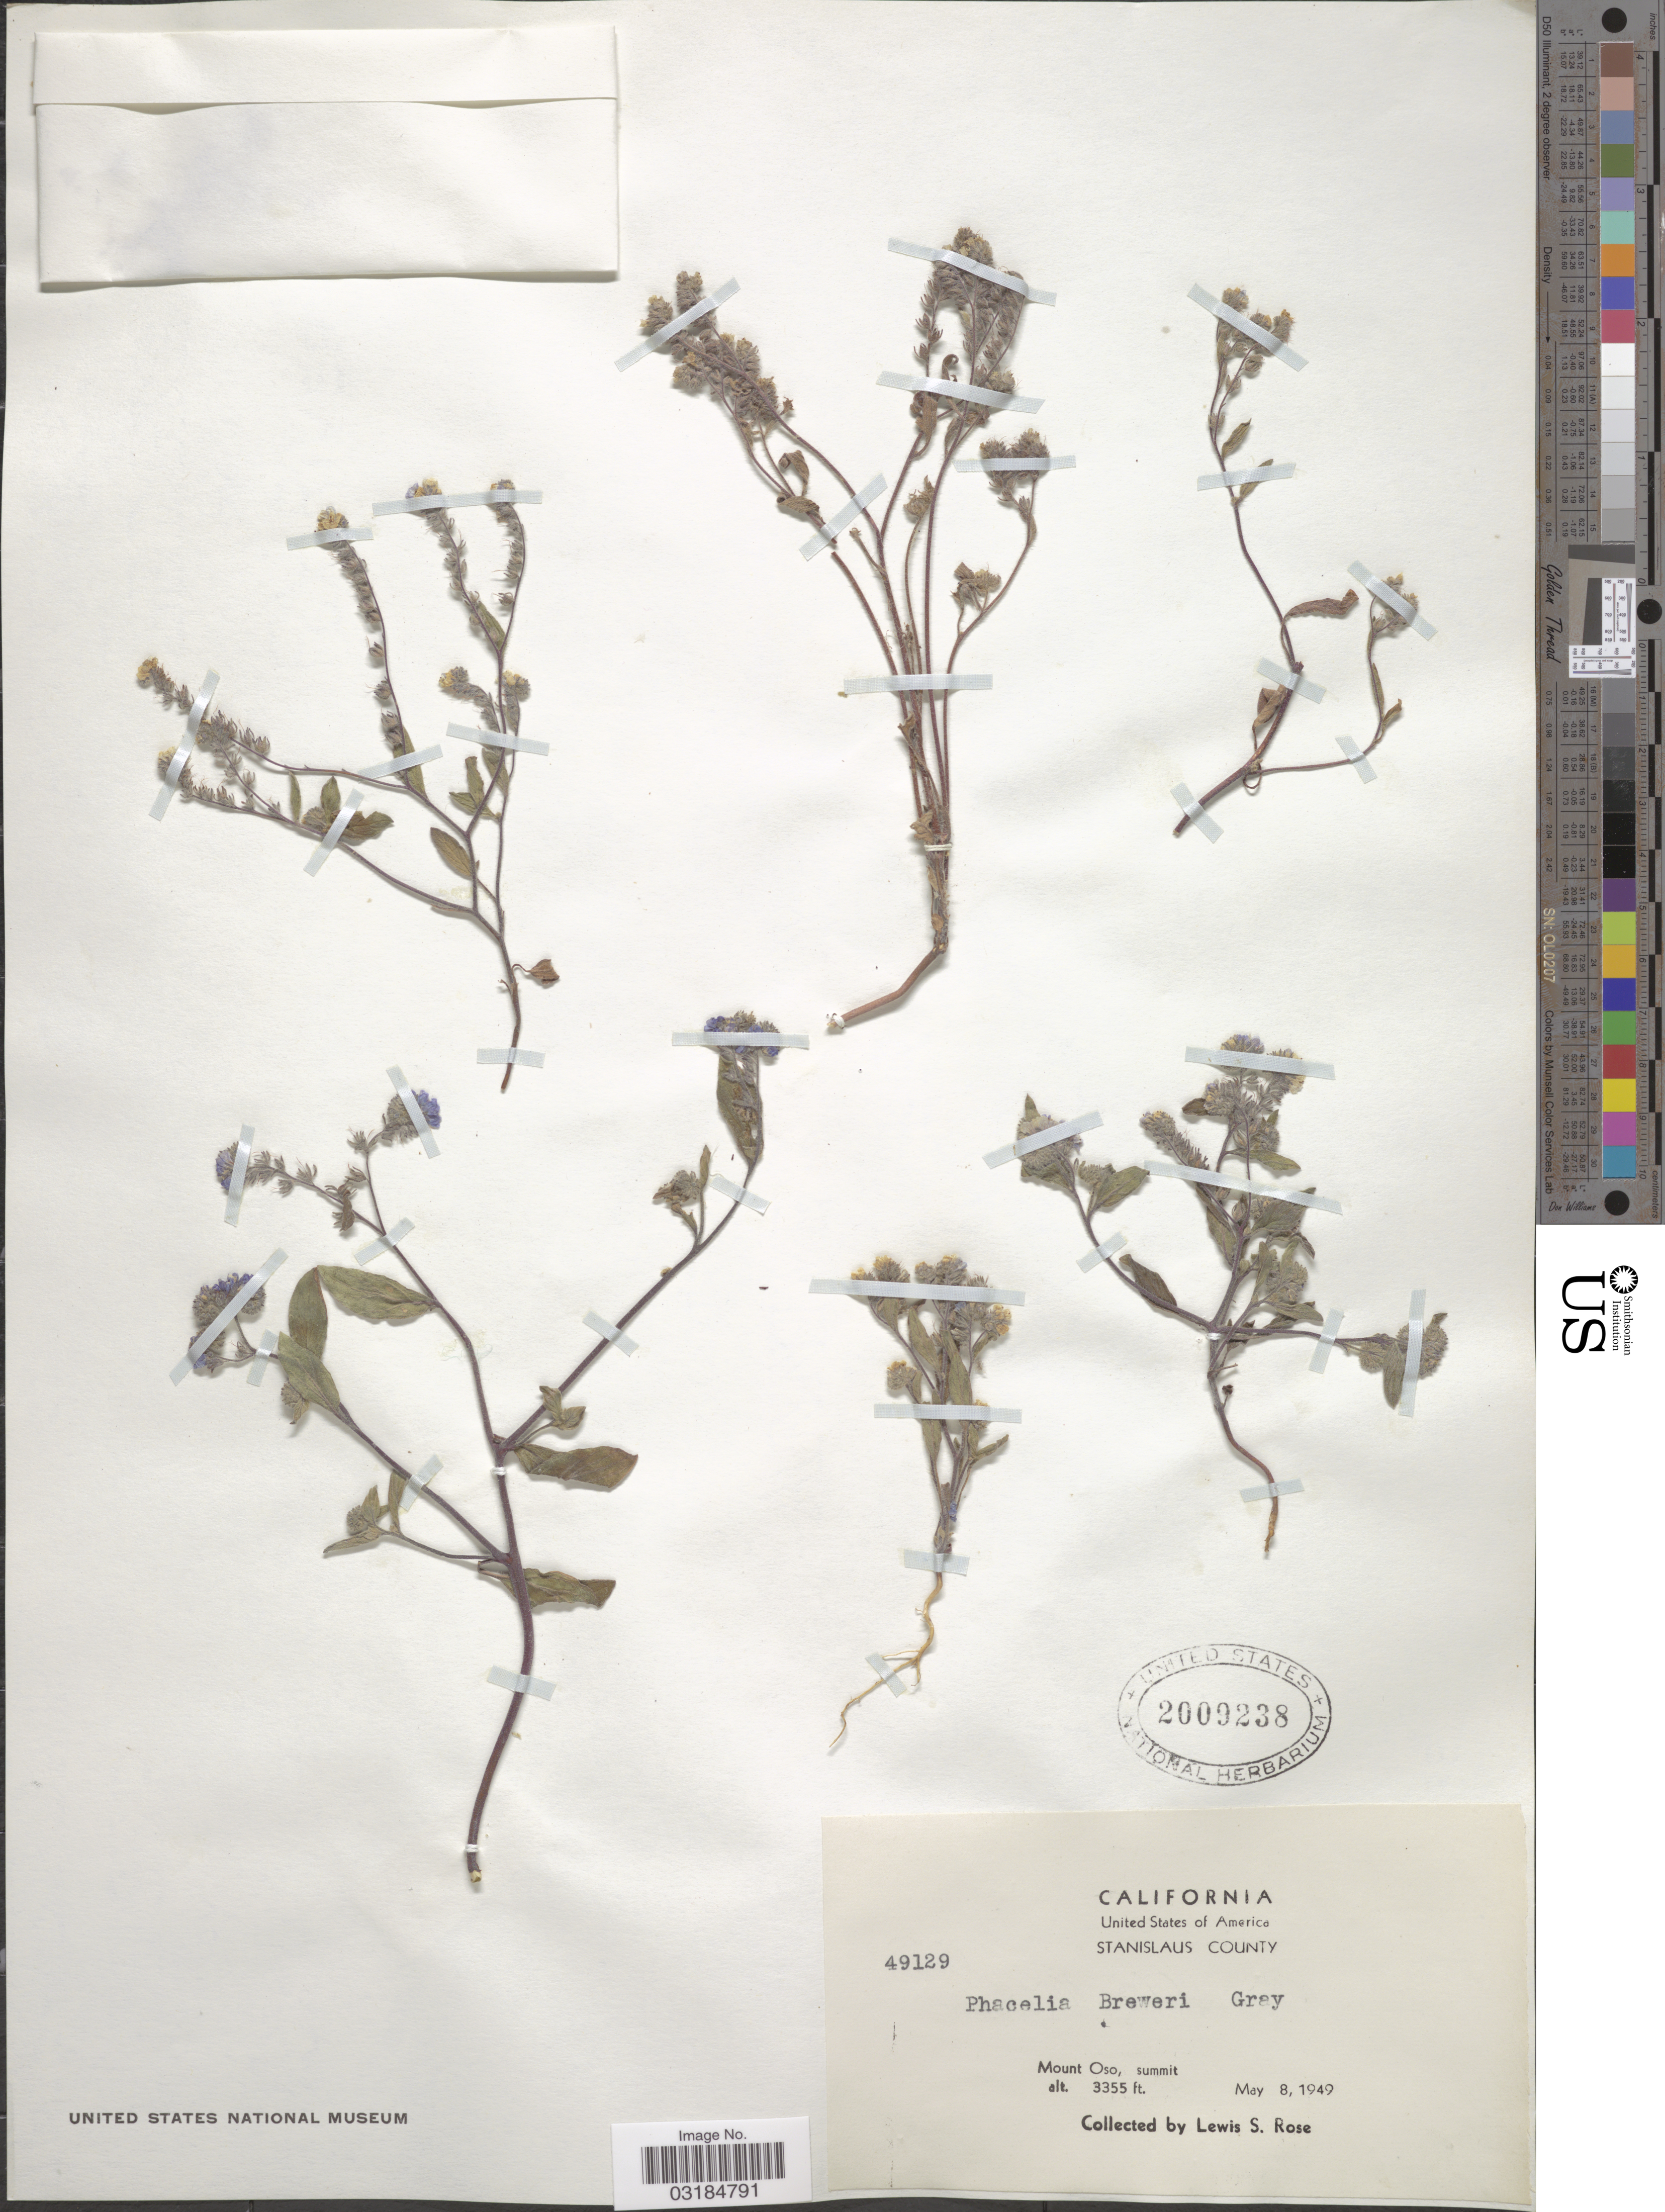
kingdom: Plantae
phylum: Tracheophyta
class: Magnoliopsida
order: Boraginales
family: Hydrophyllaceae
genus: Phacelia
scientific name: Phacelia breweri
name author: A. Gray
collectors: L. S. Rose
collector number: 49129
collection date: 1949-05-08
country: United States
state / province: California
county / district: Stanislaus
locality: Stanislaus County, Mount Oso, summit.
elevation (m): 1023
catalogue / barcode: US 2009238